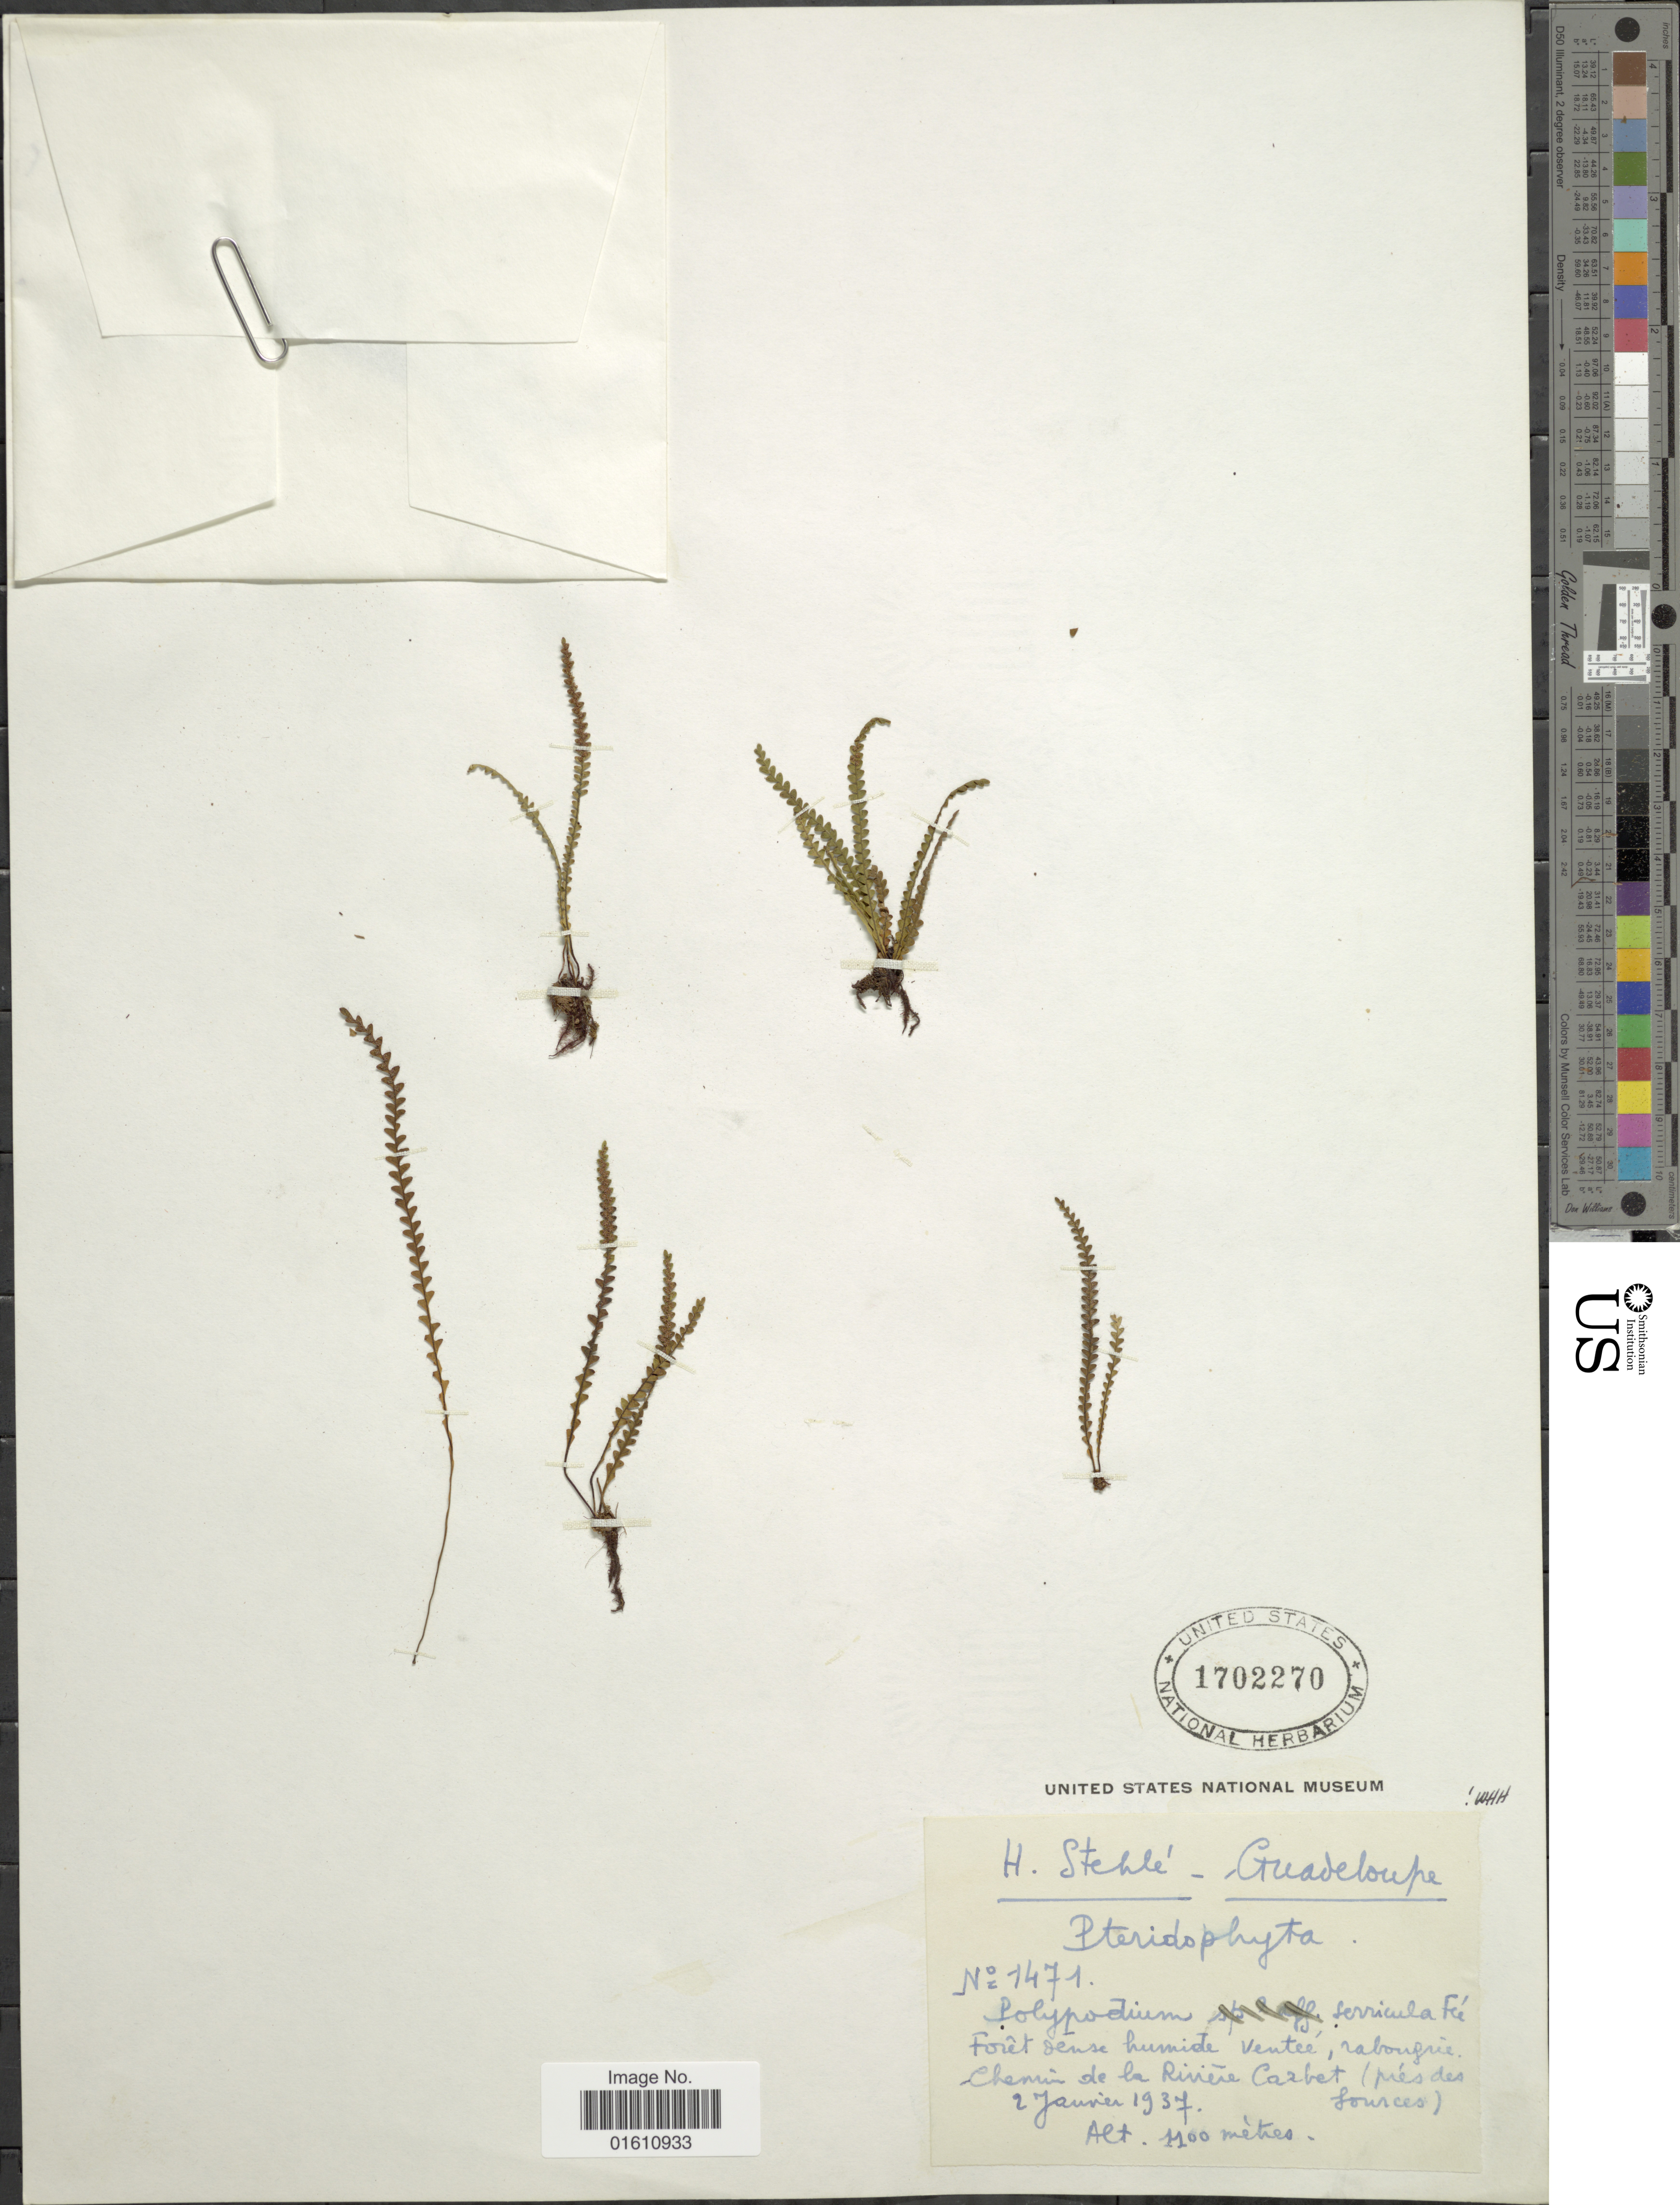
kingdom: Plantae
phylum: Tracheophyta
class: Polypodiopsida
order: Polypodiales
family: Polypodiaceae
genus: Moranopteris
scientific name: Moranopteris serricula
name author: (Fée) R. Y. Hirai & J. Prado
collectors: H. Stehlé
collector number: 1471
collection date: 1937-01-02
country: Guadeloupe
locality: Forest dense humide Ventee, rabougrie, Chemin de la Riviere, Cazbet (pres des sources)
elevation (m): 1100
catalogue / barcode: US 1702270